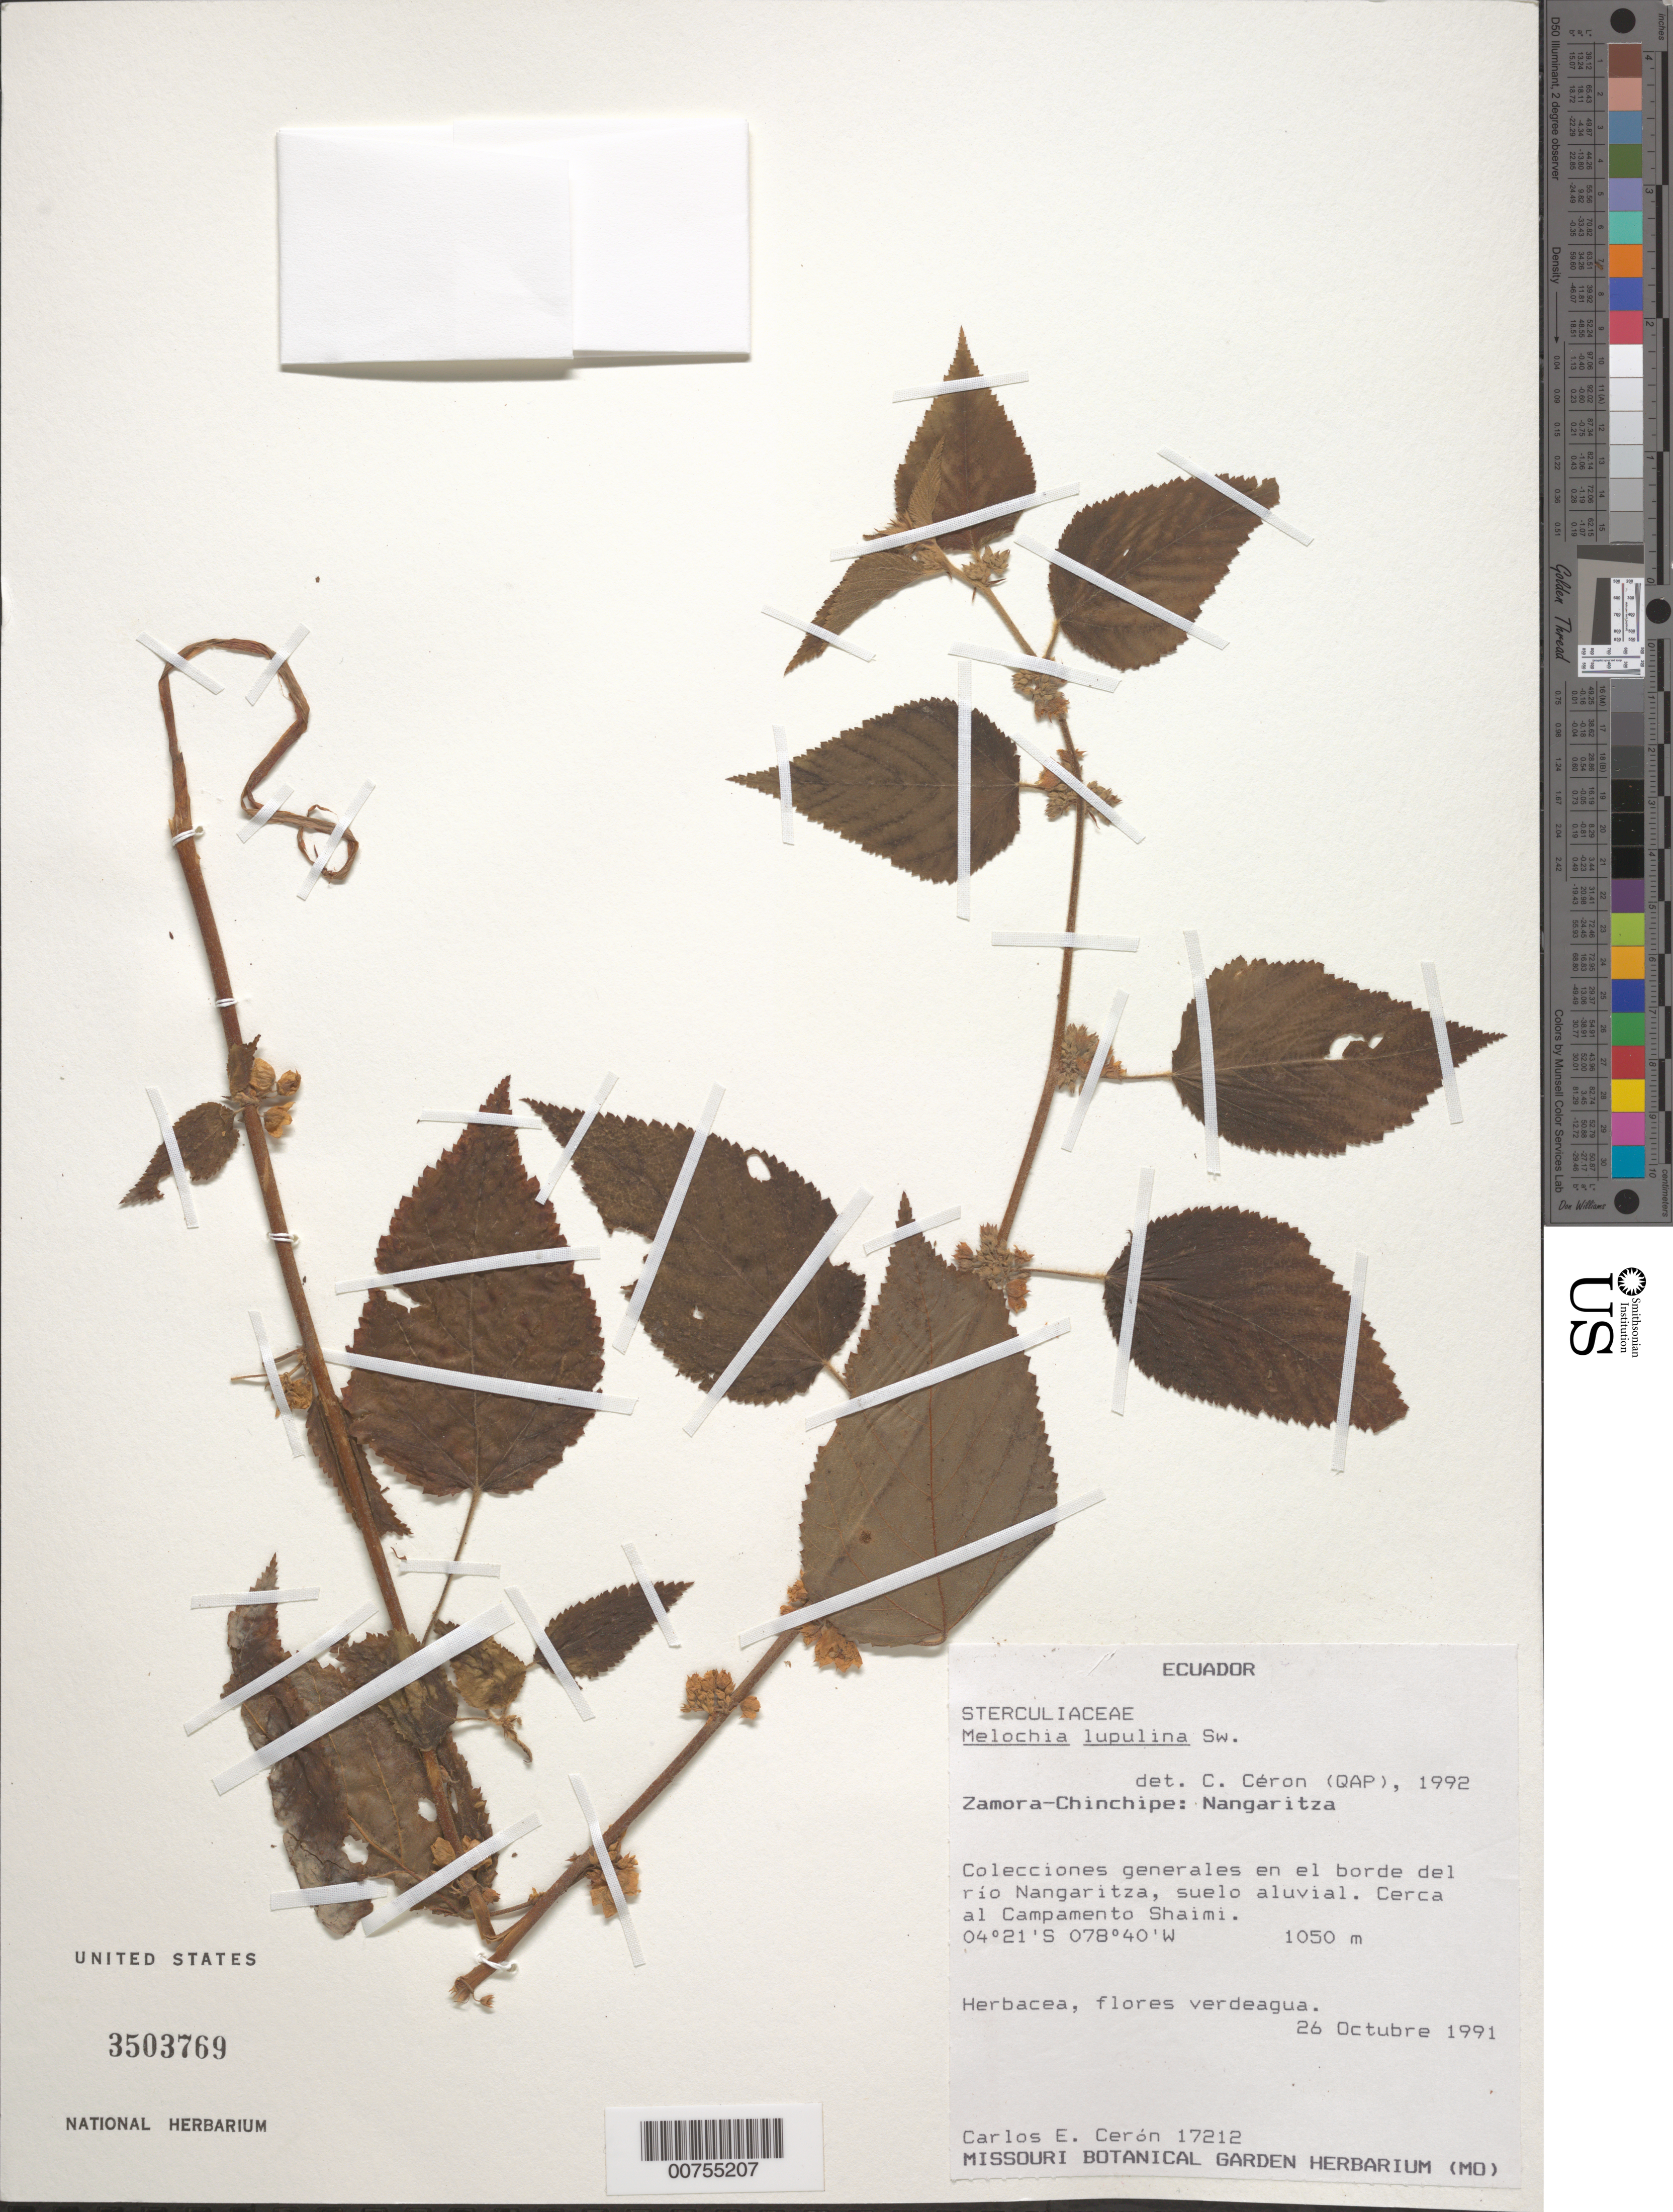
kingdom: Plantae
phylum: Tracheophyta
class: Magnoliopsida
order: Malvales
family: Malvaceae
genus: Melochia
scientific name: Melochia lupulina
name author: Sw.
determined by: Cerón M., C. E.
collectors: C. E. Cerón M.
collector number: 17212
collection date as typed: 26 Oct 1991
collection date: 1991-10-26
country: Ecuador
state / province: Zamora-Chinchipe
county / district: Nangaritza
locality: Colecciones generales en el borde del río Nangaritza, suelo aluvia. Cerca al Campamento Shaimi.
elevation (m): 1050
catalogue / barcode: US 3503769